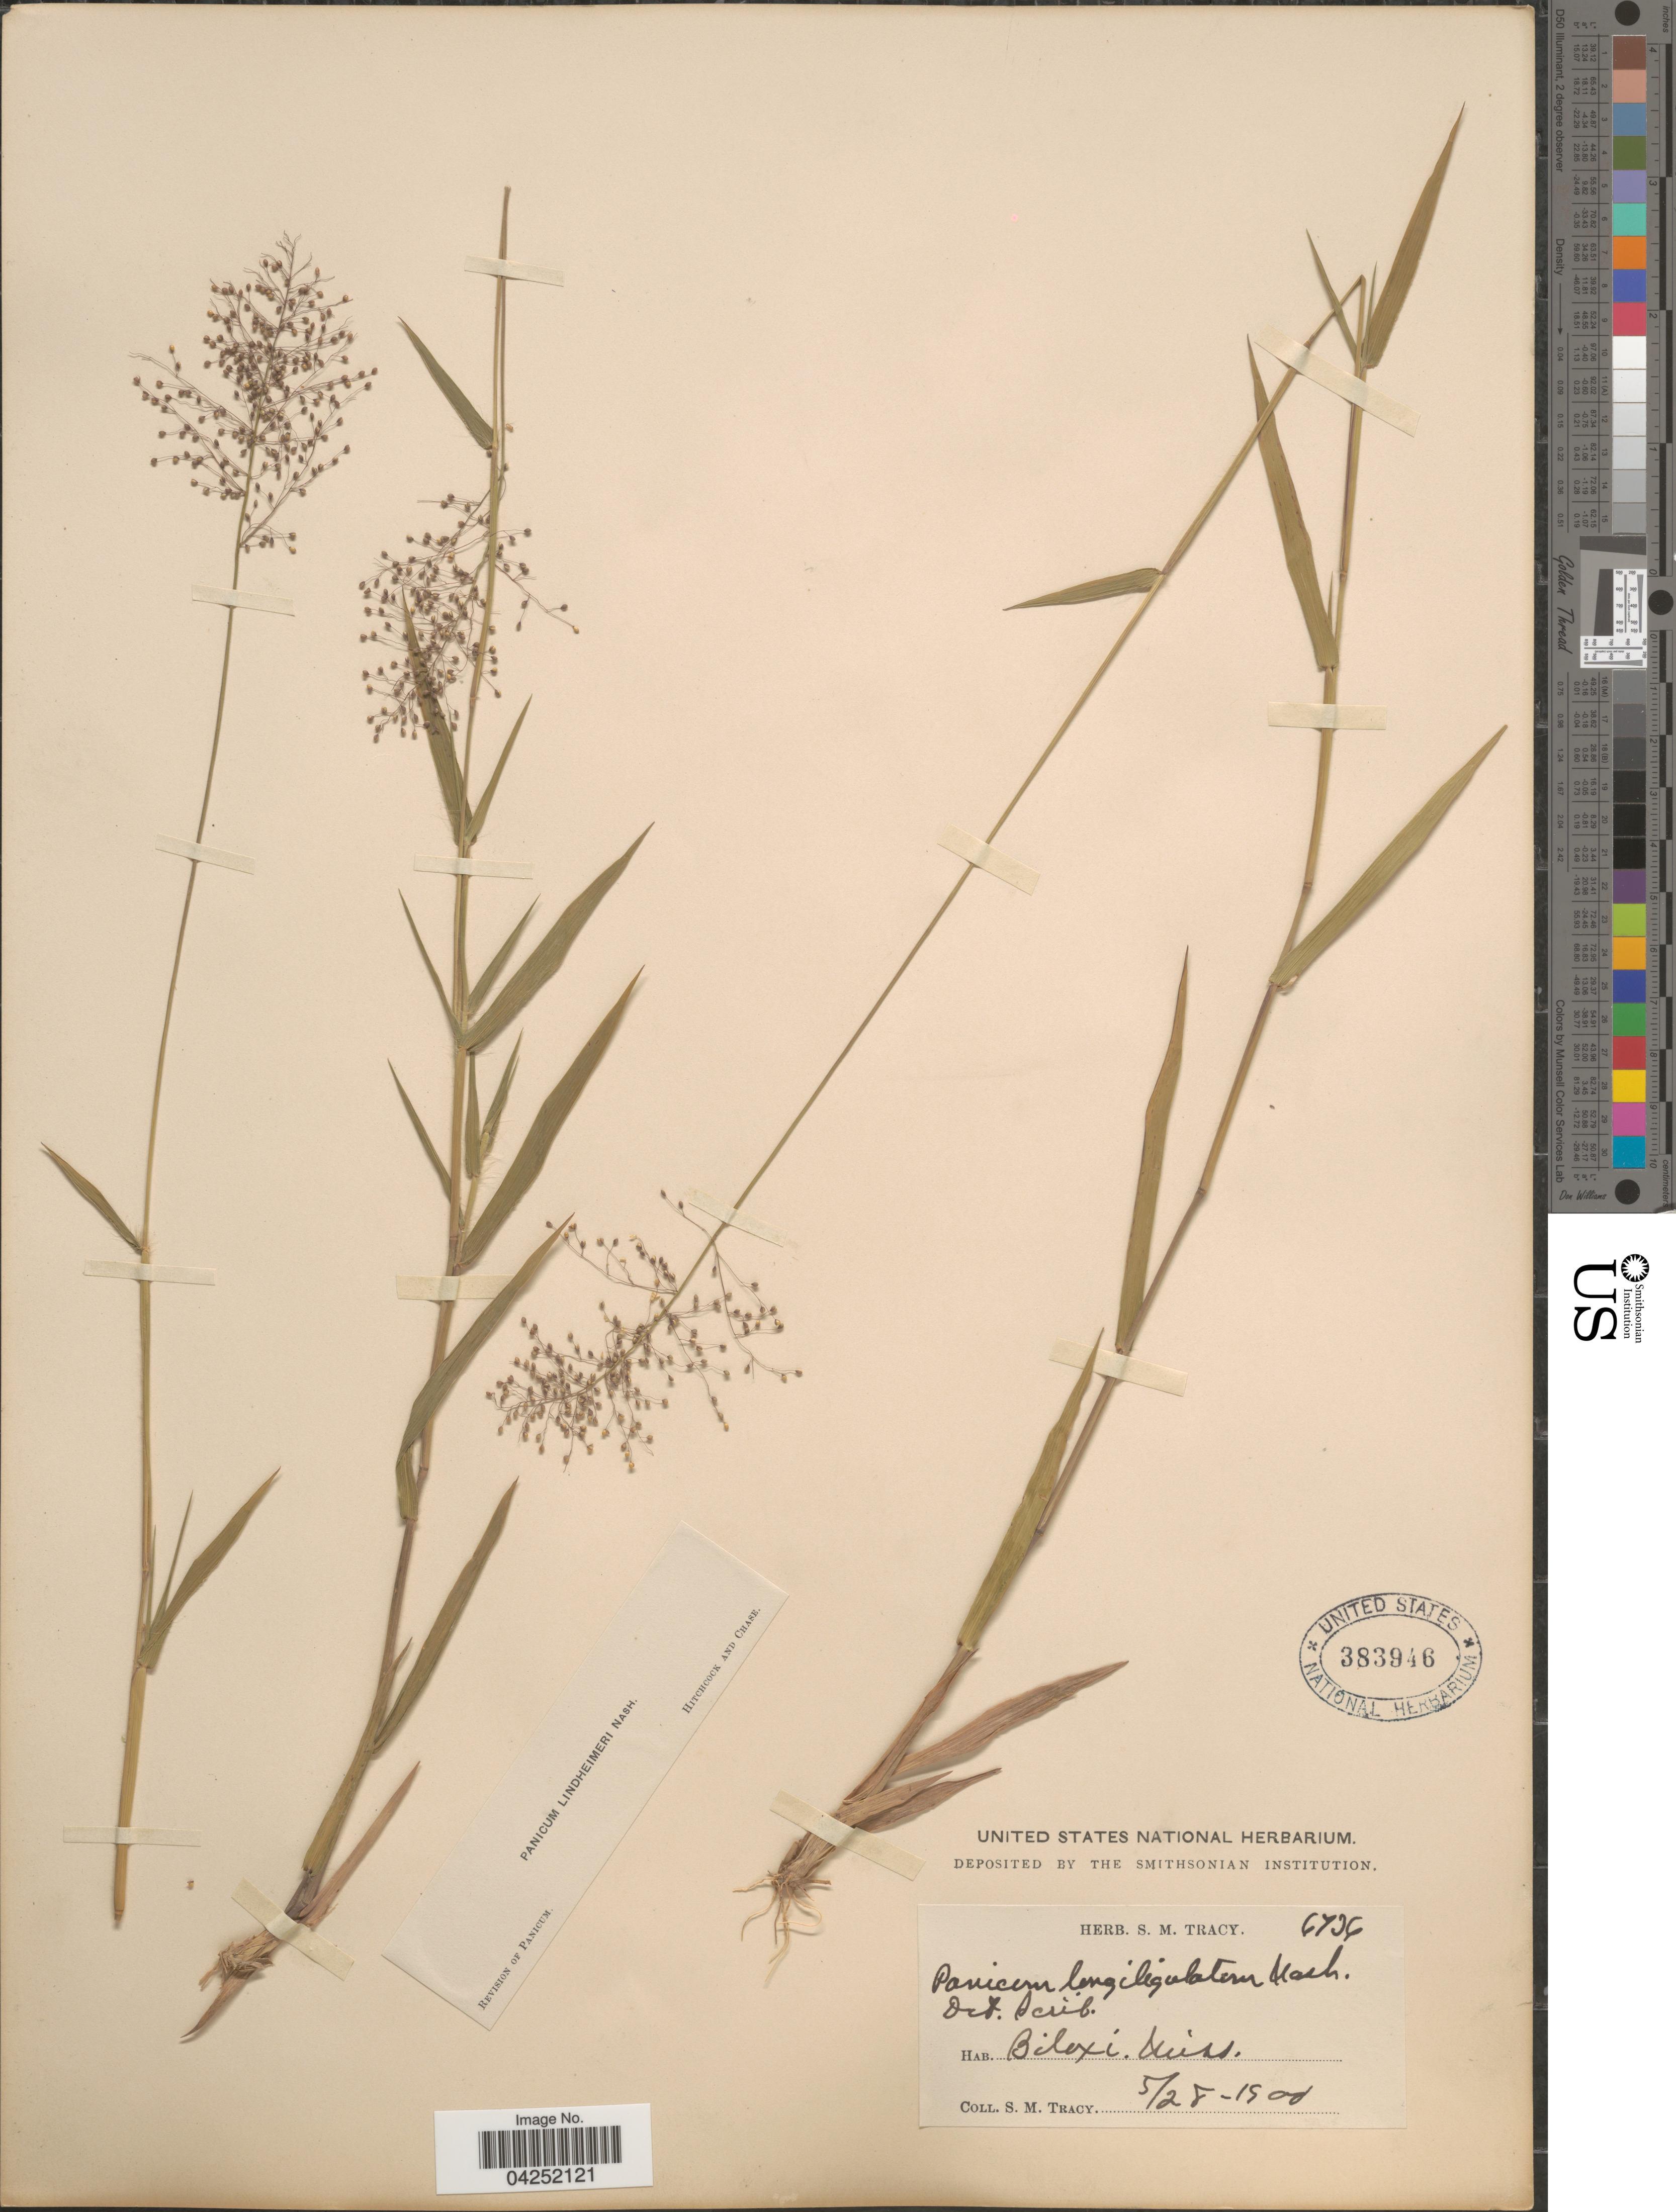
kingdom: Plantae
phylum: Tracheophyta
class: Liliopsida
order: Poales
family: Poaceae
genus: Dichanthelium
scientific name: Dichanthelium acuminatum var. lindheimeri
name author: (Nash) Gould & C.A. Clark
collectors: S. M. Tracy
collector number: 6736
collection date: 1900-05-28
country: United States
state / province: Mississippi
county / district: Harrison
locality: Biloxi.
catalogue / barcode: US 383946